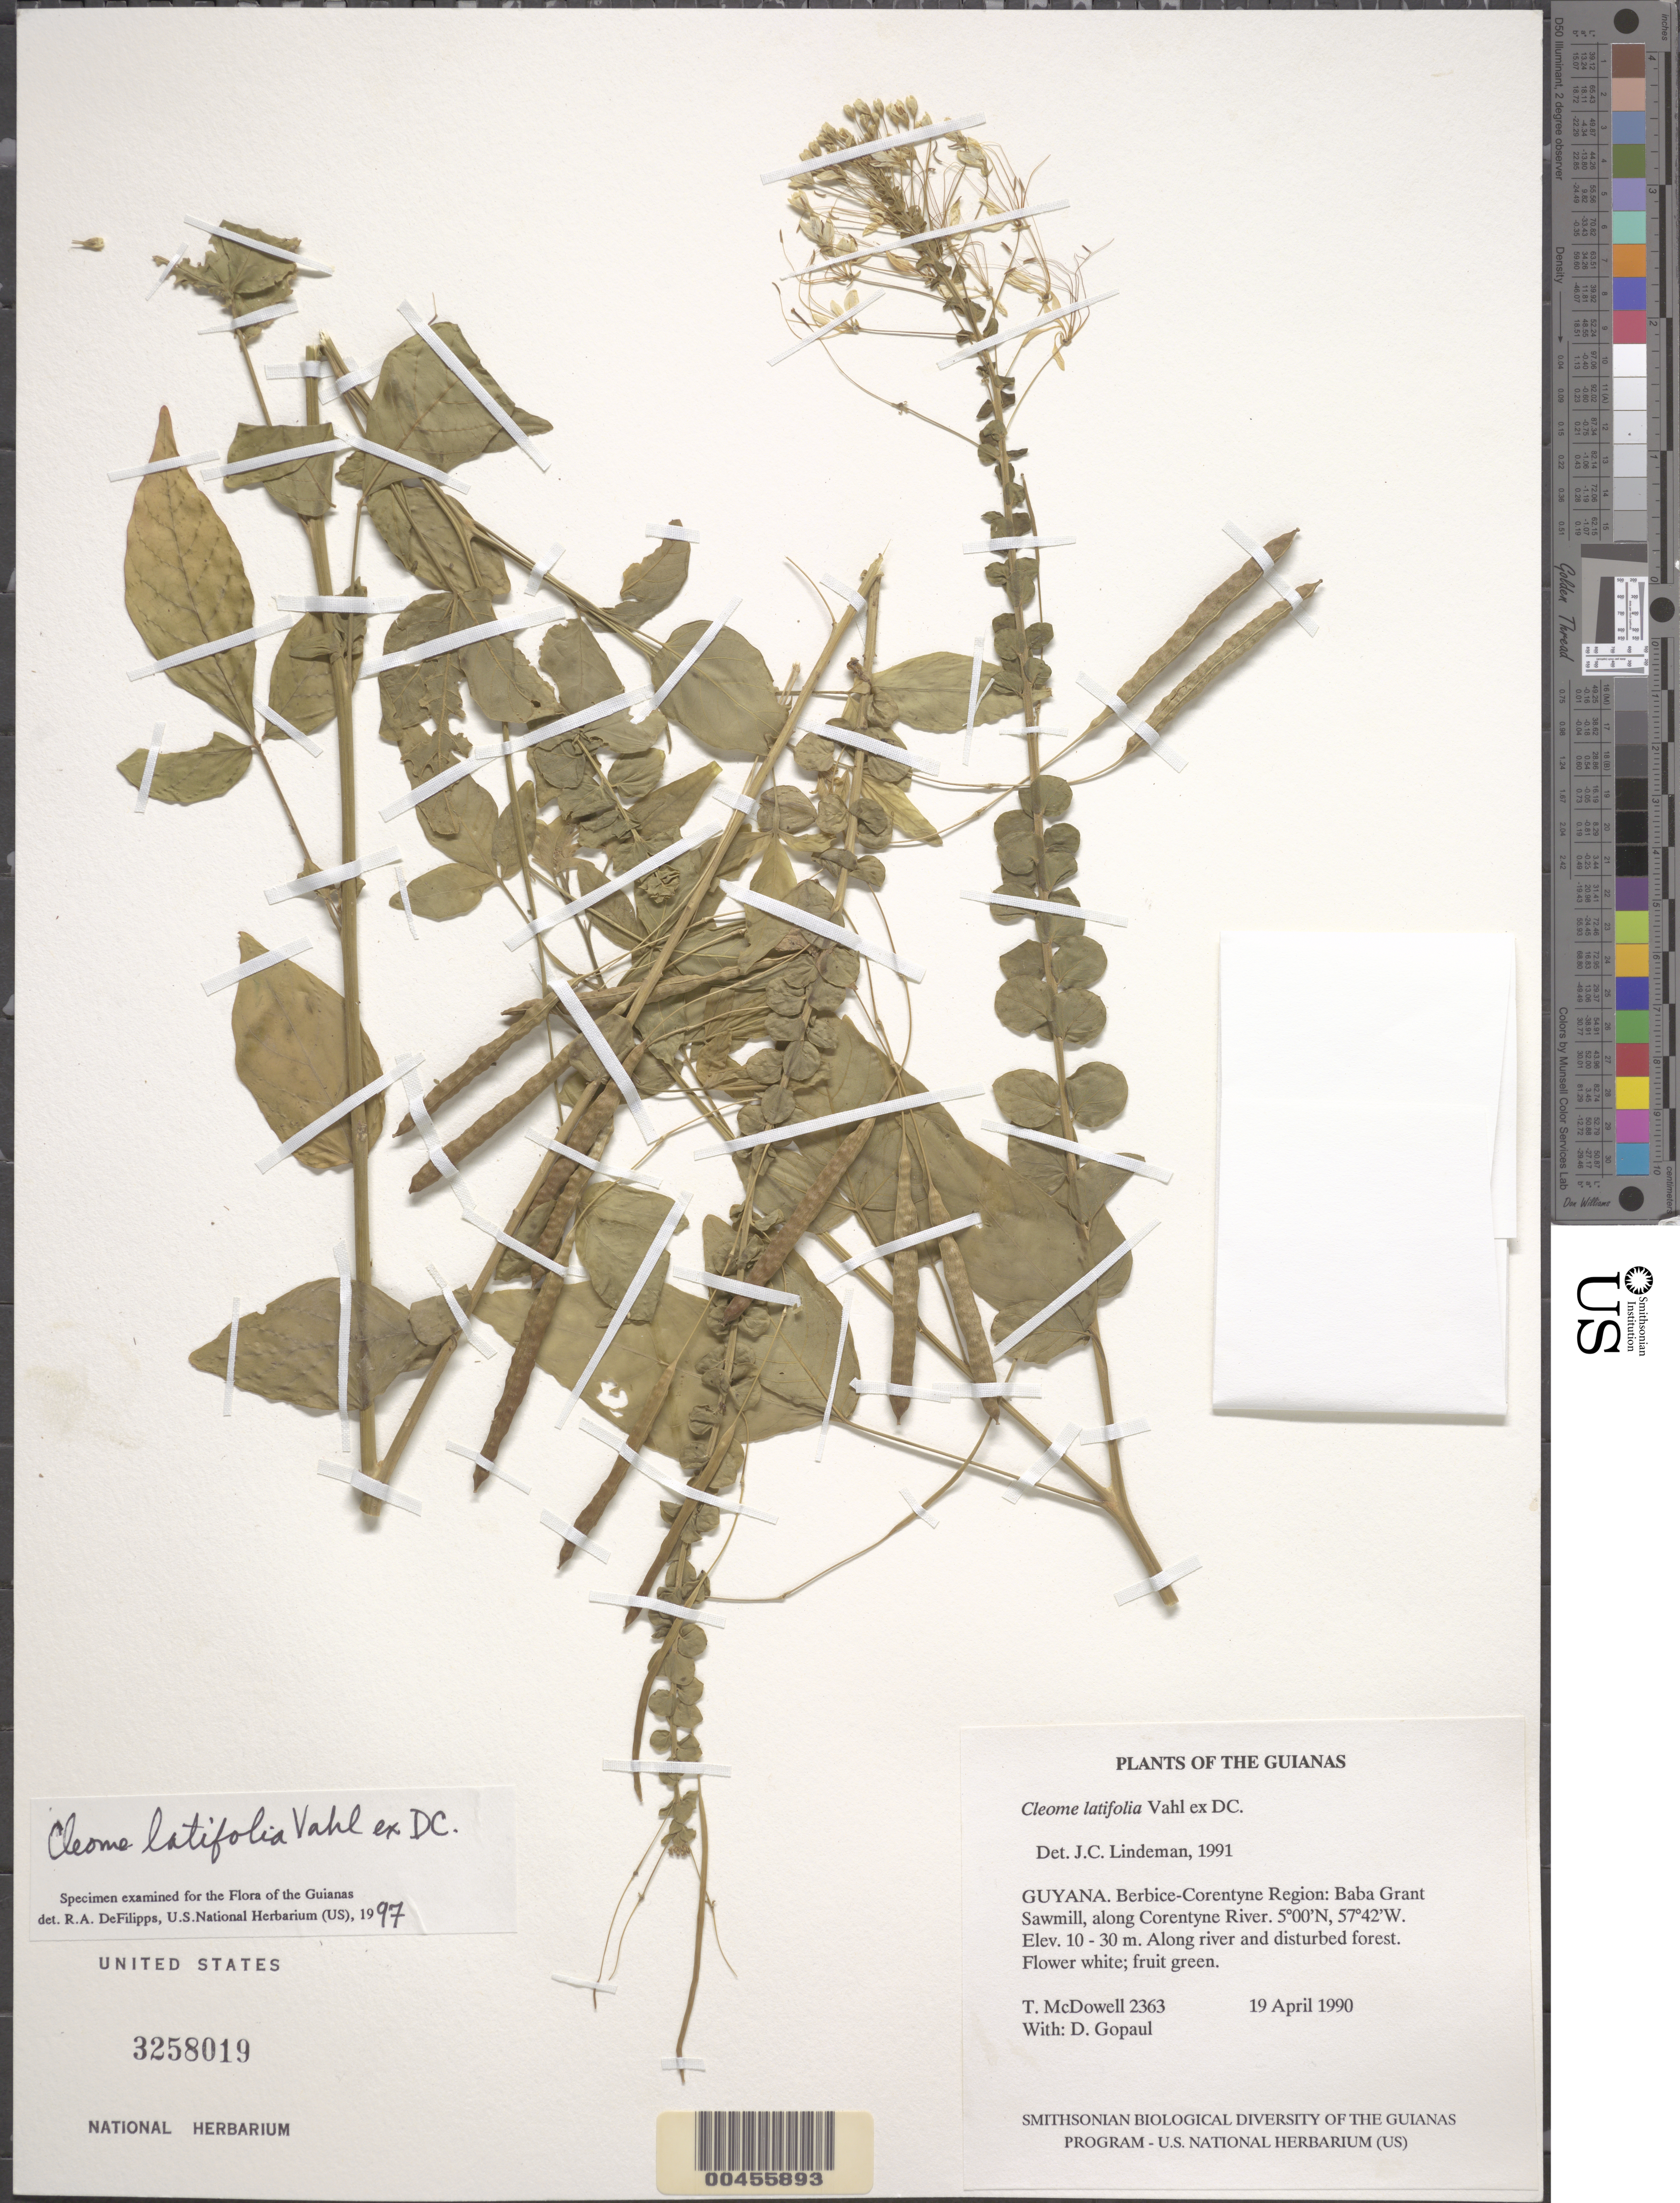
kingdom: Plantae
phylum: Tracheophyta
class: Magnoliopsida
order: Brassicales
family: Cleomaceae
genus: Tarenaya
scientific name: Tarenaya latifolia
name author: (Vahl ex DC.) Soares Neto & Roalson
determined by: Strong, M. T., (US), Smithsonian Institution - National Museum of Natural History (UNITED STATES)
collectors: T. McDowell & D. Gopaul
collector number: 2363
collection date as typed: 19 April 1990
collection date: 1990-04-19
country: Guyana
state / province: E. Berbice-Corentyne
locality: Baba Grant Sawmill, along Corentyne River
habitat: Along river and disturbed forest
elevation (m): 10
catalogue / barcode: US 3258019